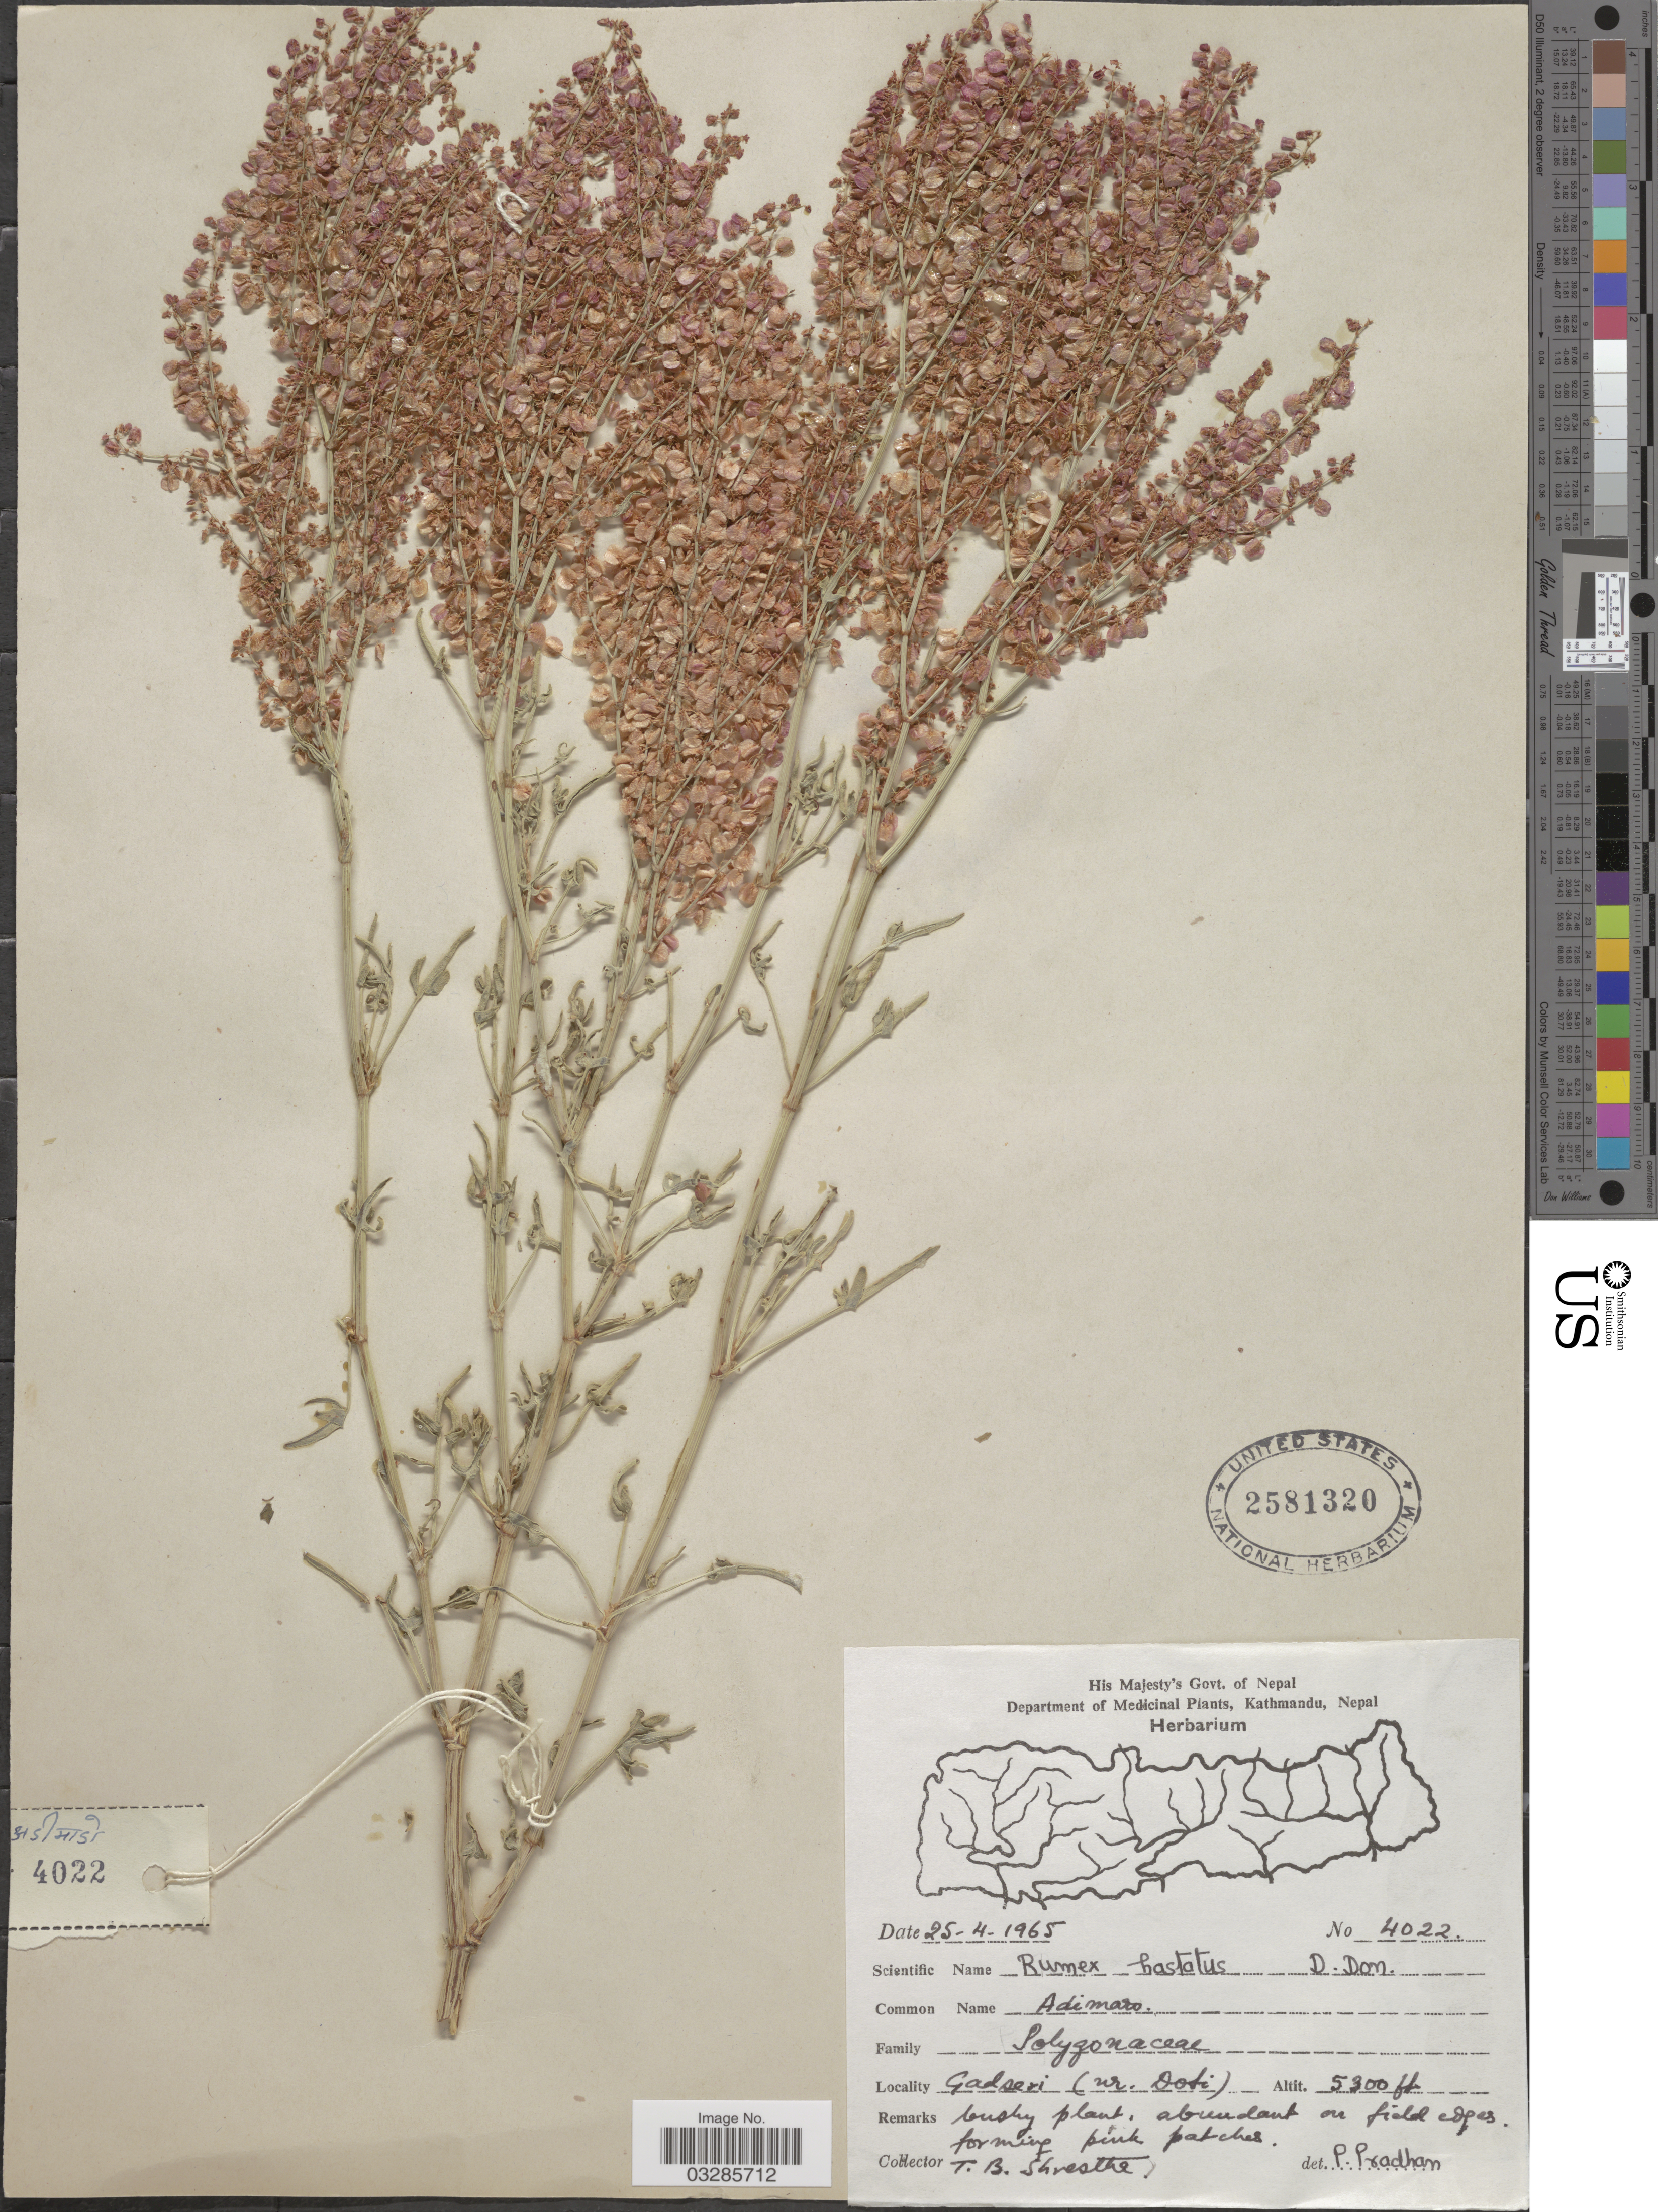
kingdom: Plantae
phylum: Tracheophyta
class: Magnoliopsida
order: Caryophyllales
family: Polygonaceae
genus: Rumex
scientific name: Rumex hastatus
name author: D. Don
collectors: T. B. Shrestha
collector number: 4022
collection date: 1965-04-25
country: Nepal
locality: Gadseri (nr. Doti).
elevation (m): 1615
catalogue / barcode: US 2581320